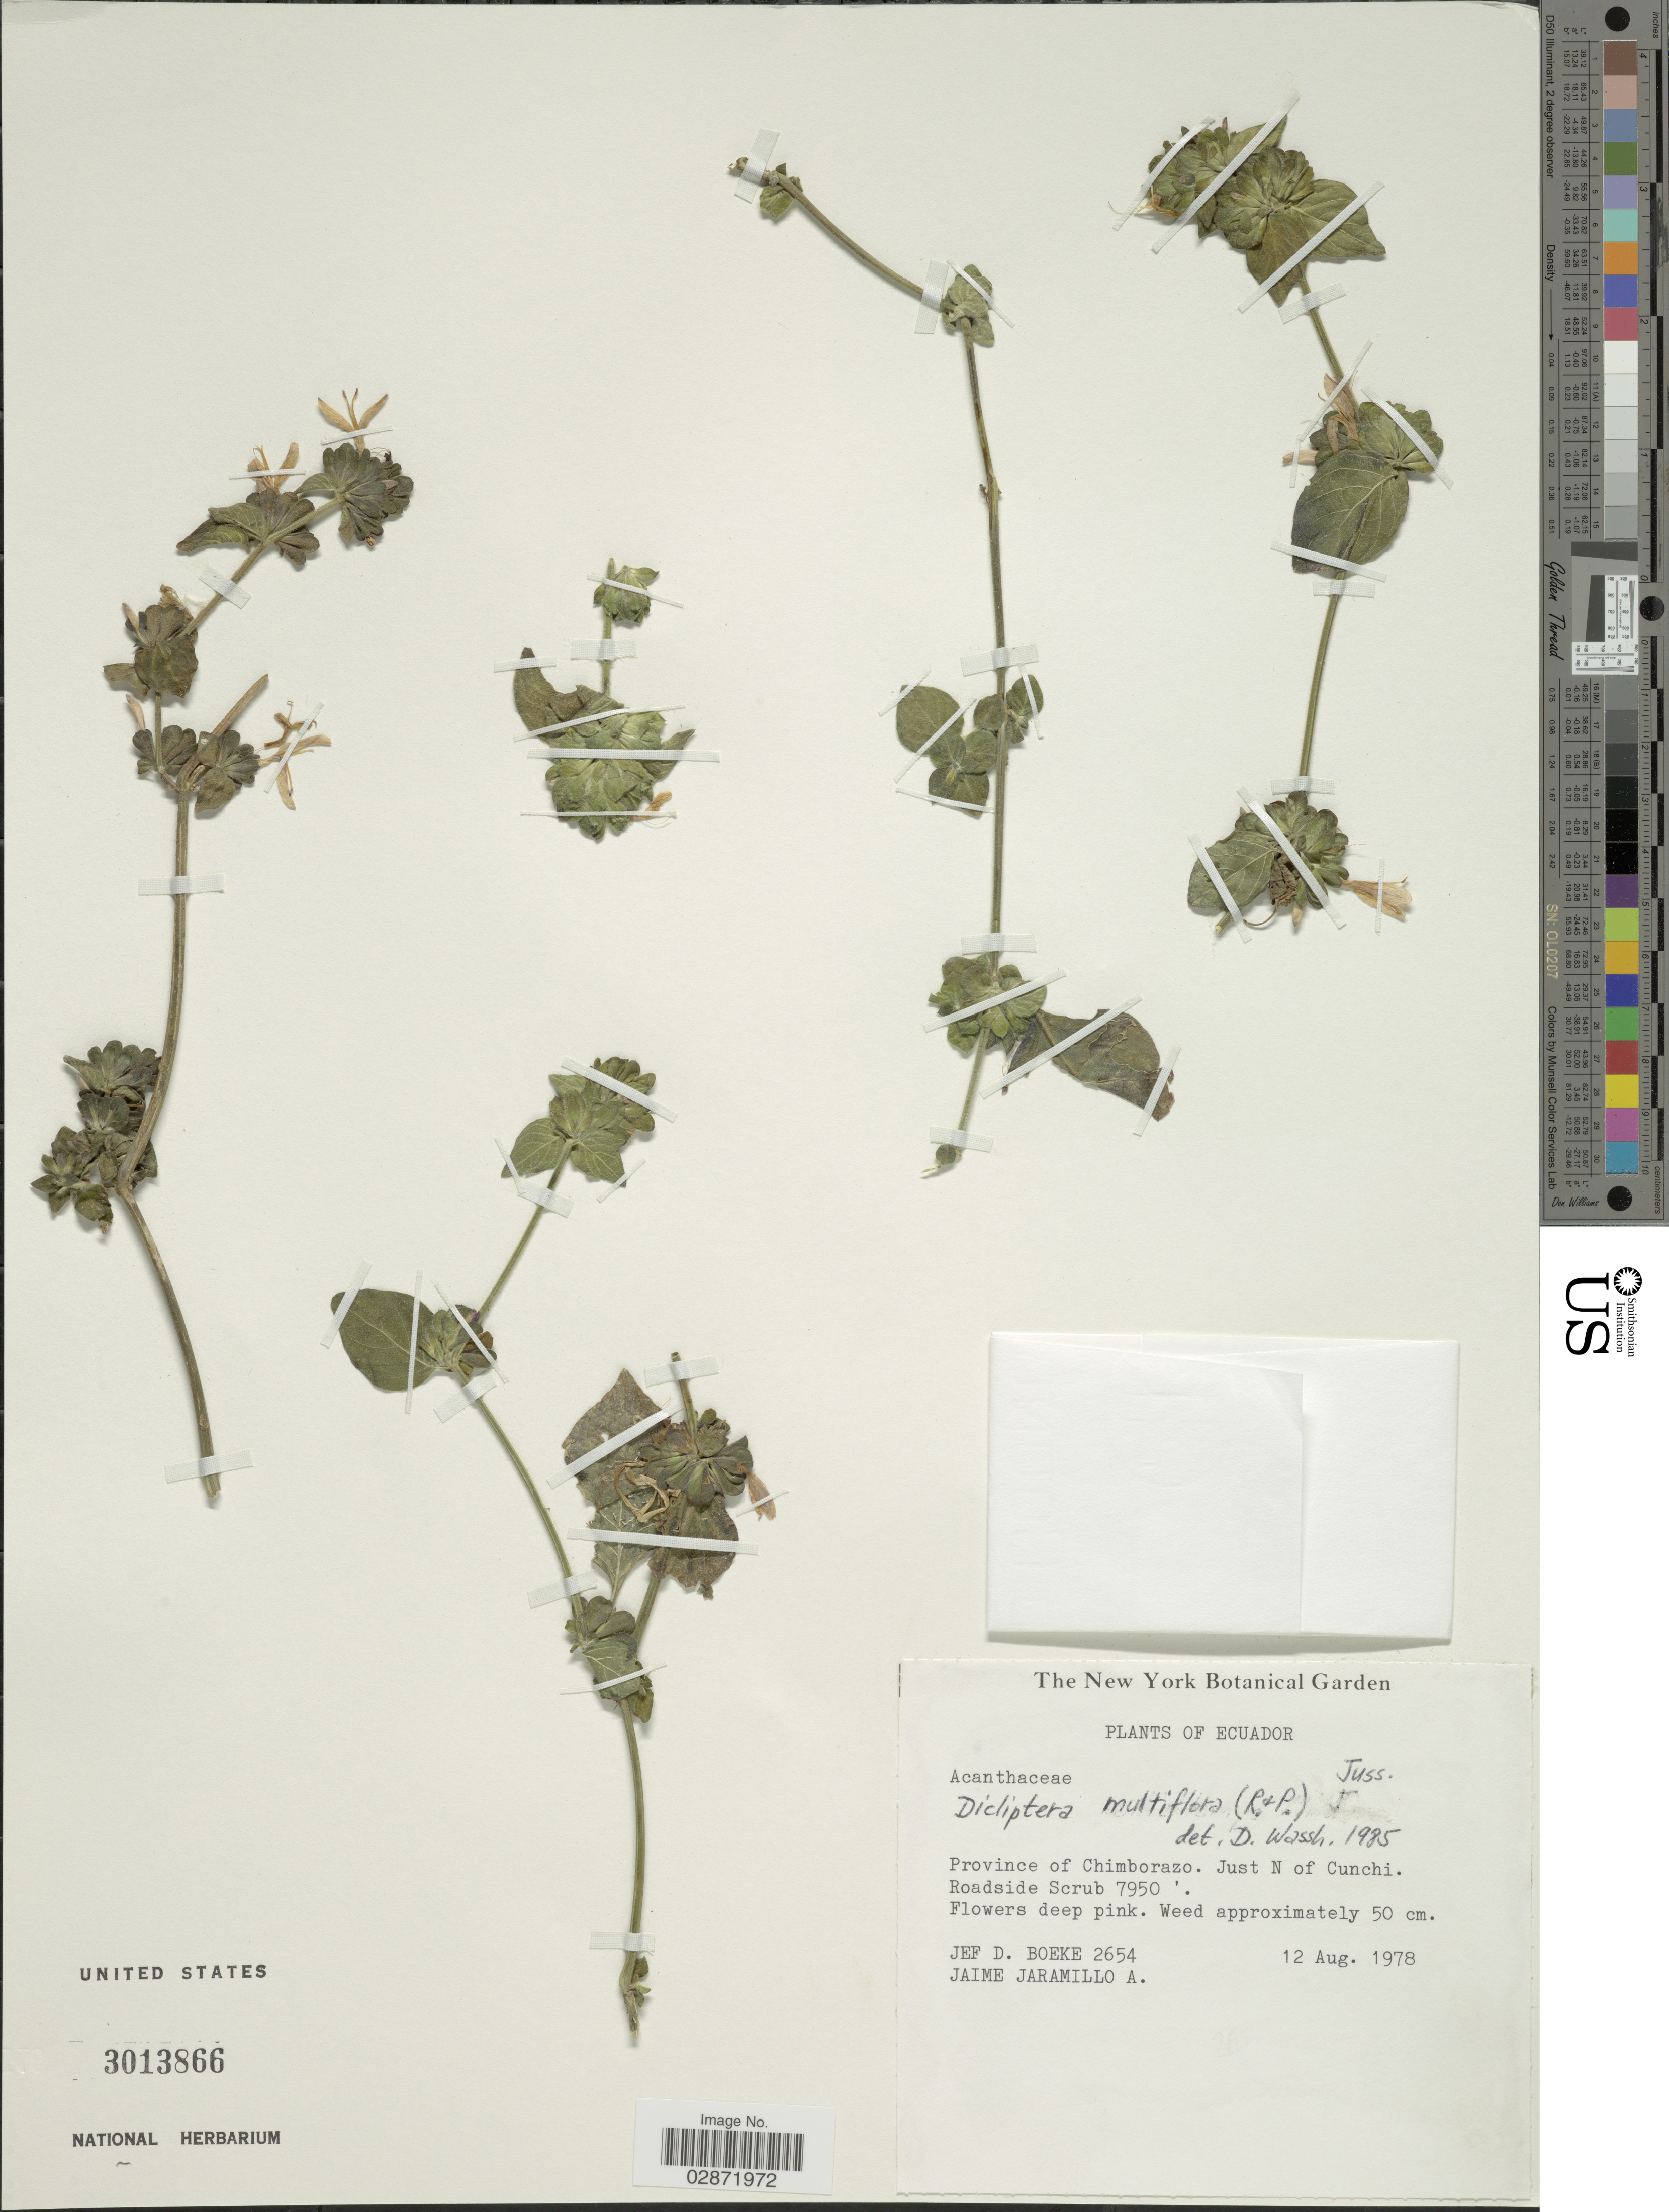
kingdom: Plantae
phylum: Tracheophyta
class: Magnoliopsida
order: Lamiales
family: Acanthaceae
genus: Dicliptera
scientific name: Dicliptera multiflora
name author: (Ruiz & Pav.) Juss.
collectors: J. Boeke & J. L. Jaramillo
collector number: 2654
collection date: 1978-08-12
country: Ecuador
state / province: Chimborazo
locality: Province Chimborazo. Just N of Cunchi.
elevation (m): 2423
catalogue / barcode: US 3013866